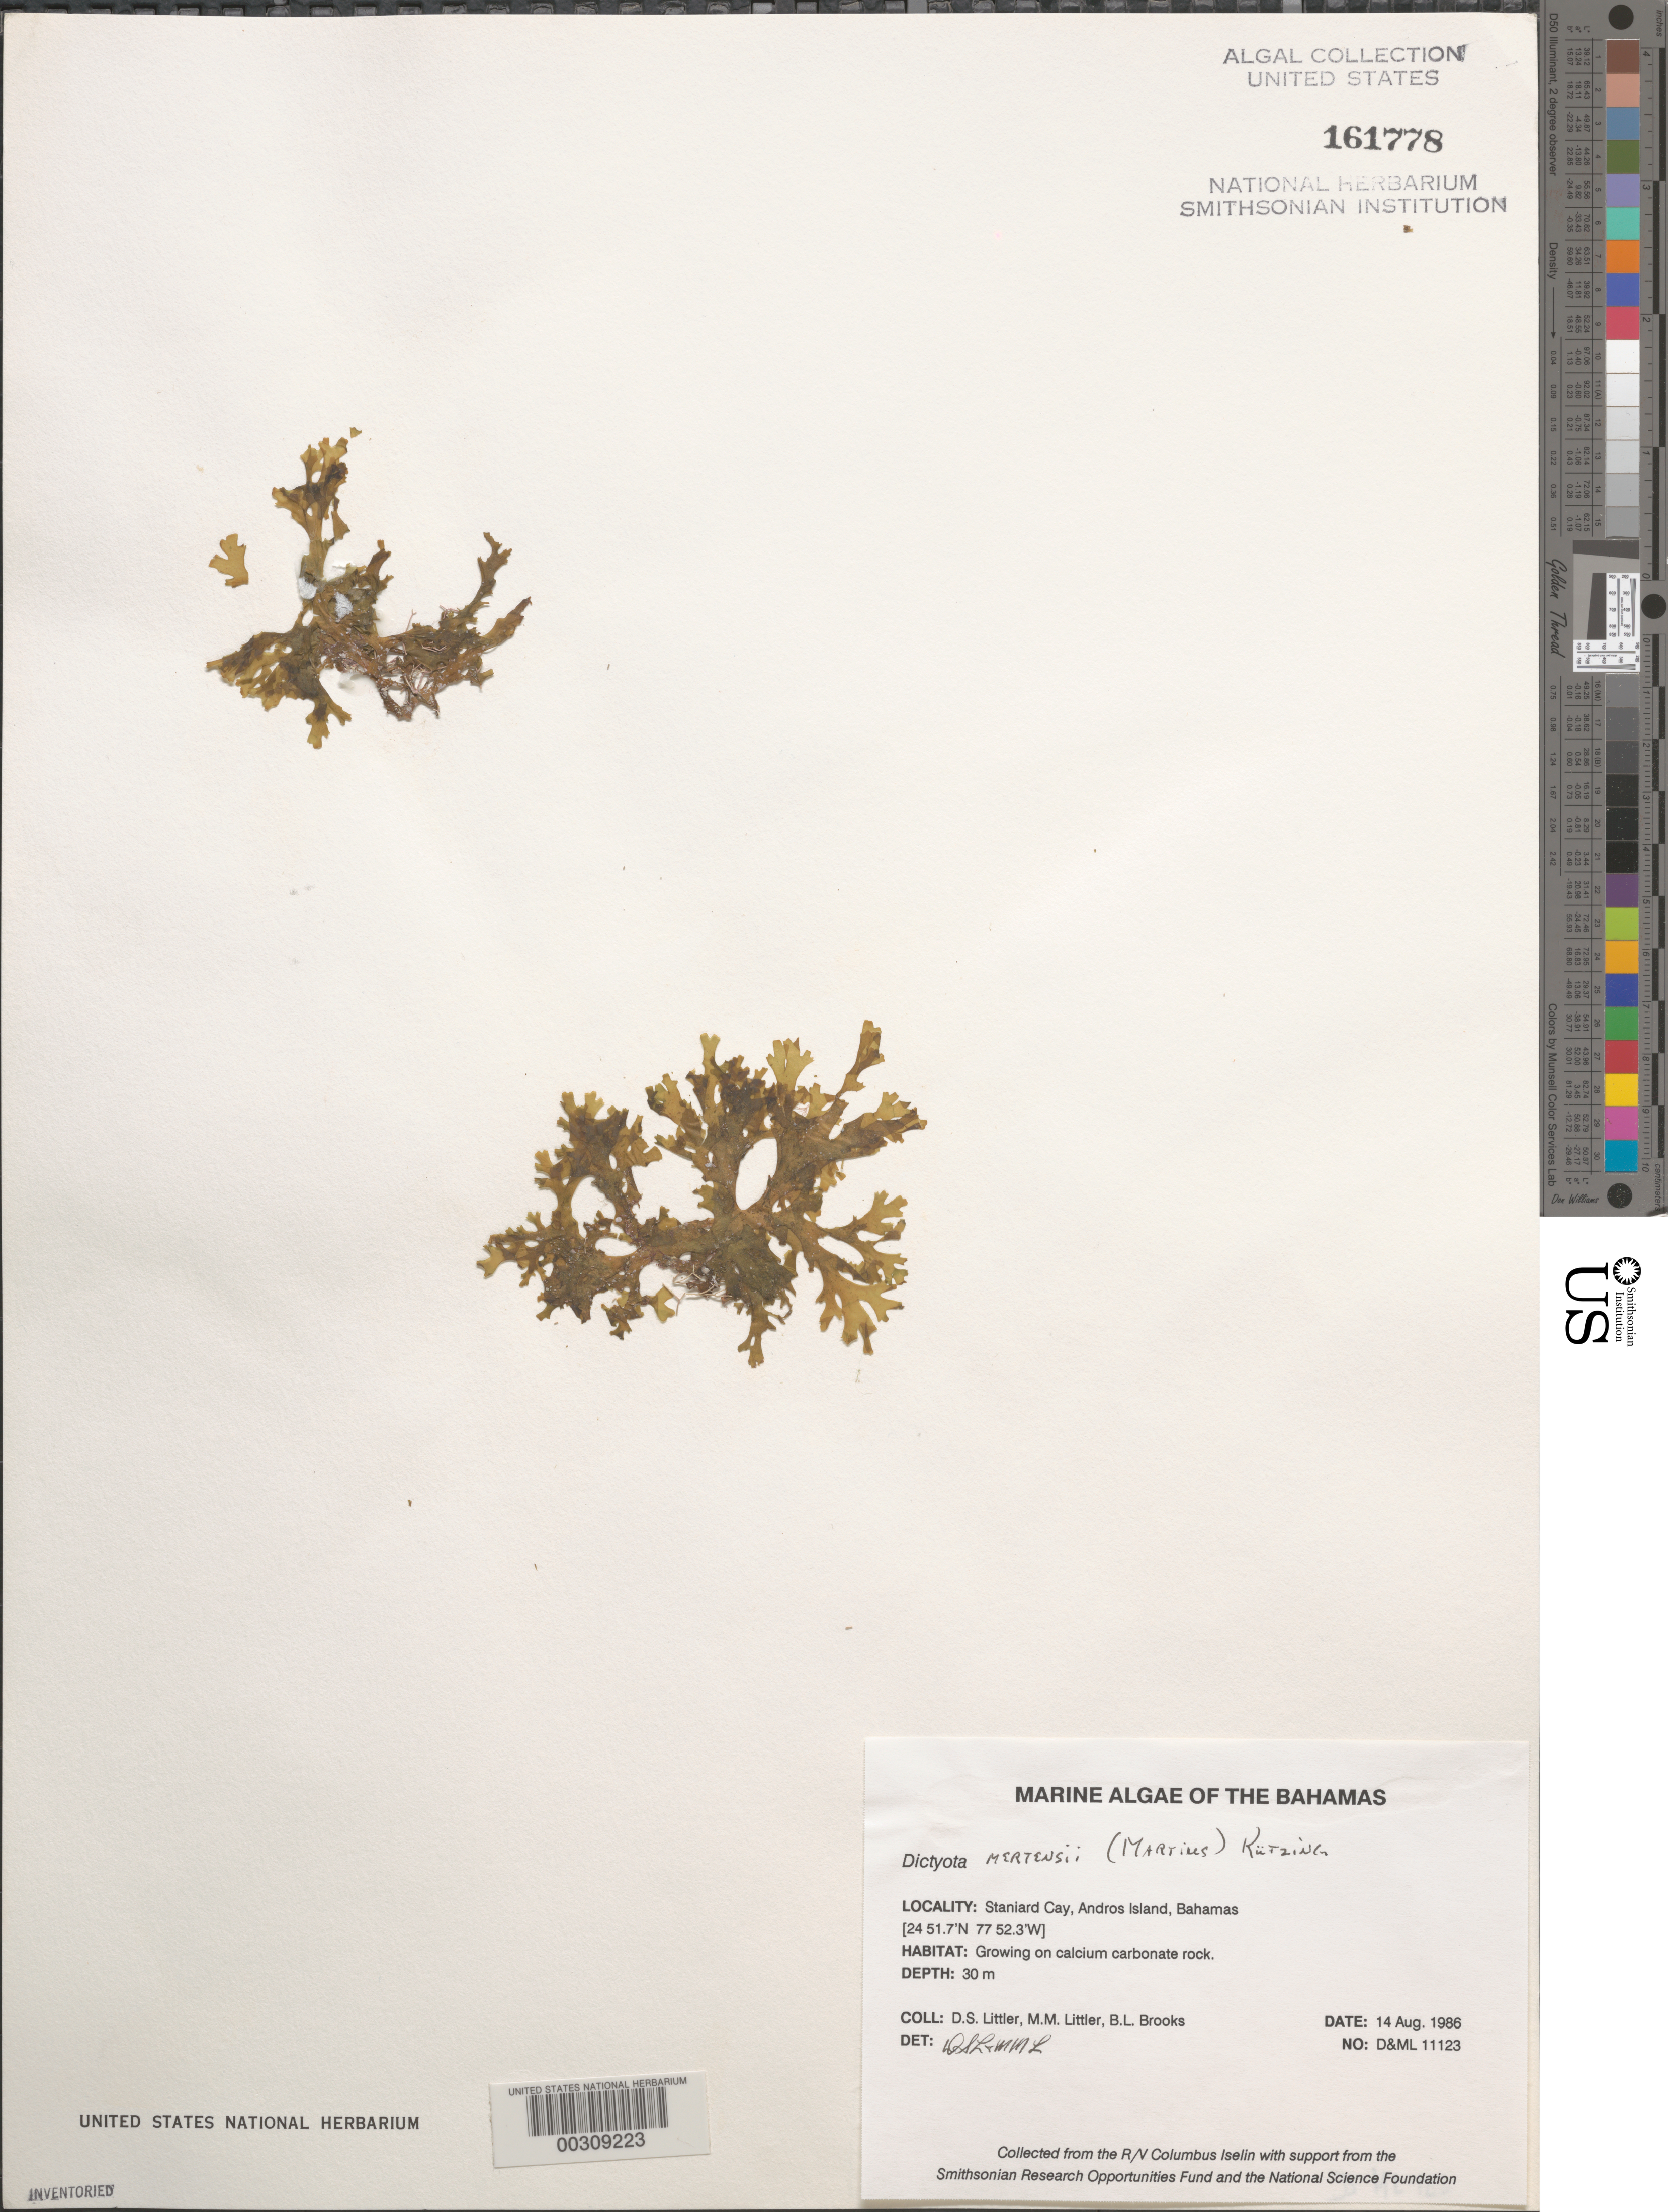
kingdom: Chromista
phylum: Ochrophyta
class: Phaeophyceae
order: Dictyotales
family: Dictyotaceae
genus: Dictyota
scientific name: Dictyota mertensii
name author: (C. Mart.) Kütz.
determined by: Littler, D. S.; Littler, M. M.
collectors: D. S. Littler, M. M. Littler & B. Brooks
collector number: D&ML 11123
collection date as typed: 14 Aug 1986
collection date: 1986-08-14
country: Bahamas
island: Staniard Cay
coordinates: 24 51.7' N, 77 52.3' W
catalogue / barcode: US 161778